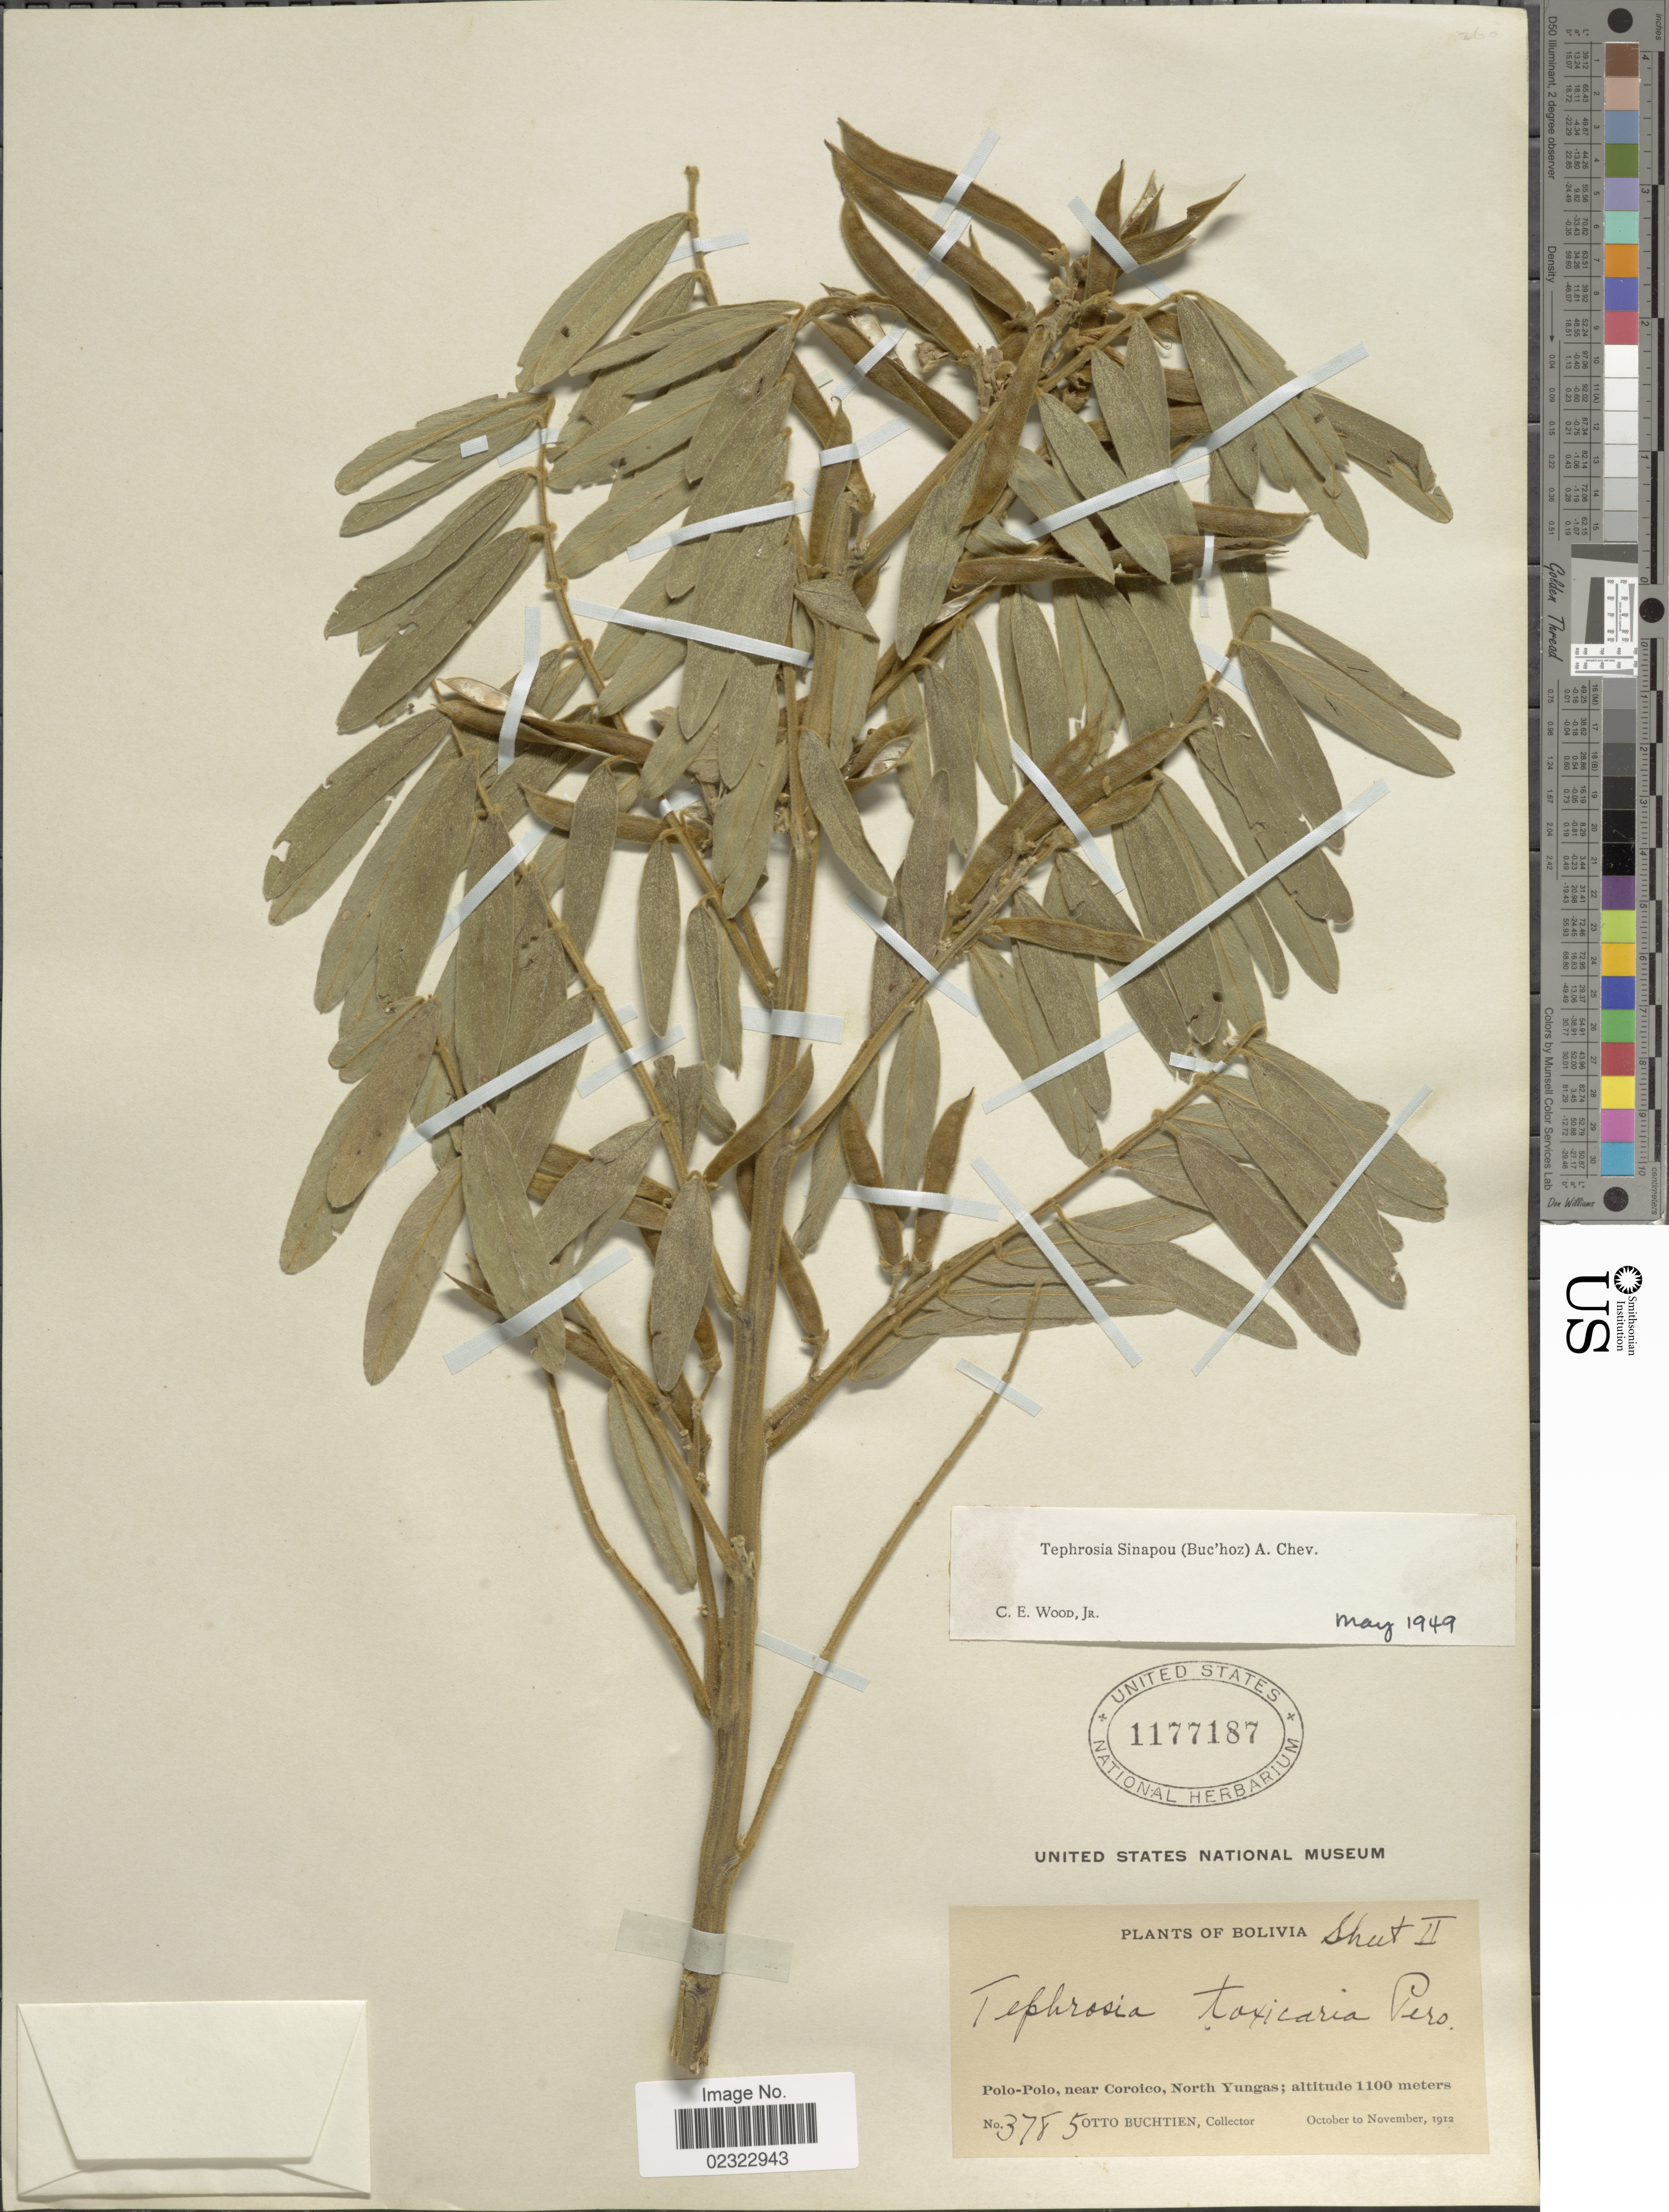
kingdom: Plantae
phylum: Tracheophyta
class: Magnoliopsida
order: Fabales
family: Fabaceae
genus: Tephrosia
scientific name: Tephrosia sinapou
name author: (Buc'hoz) A. Chev.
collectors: O. Buchtien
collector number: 3785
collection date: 1912-10/1912-11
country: Bolivia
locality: Polo-Polo, near Coroico, North Yungas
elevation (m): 1100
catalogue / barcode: US 1177187